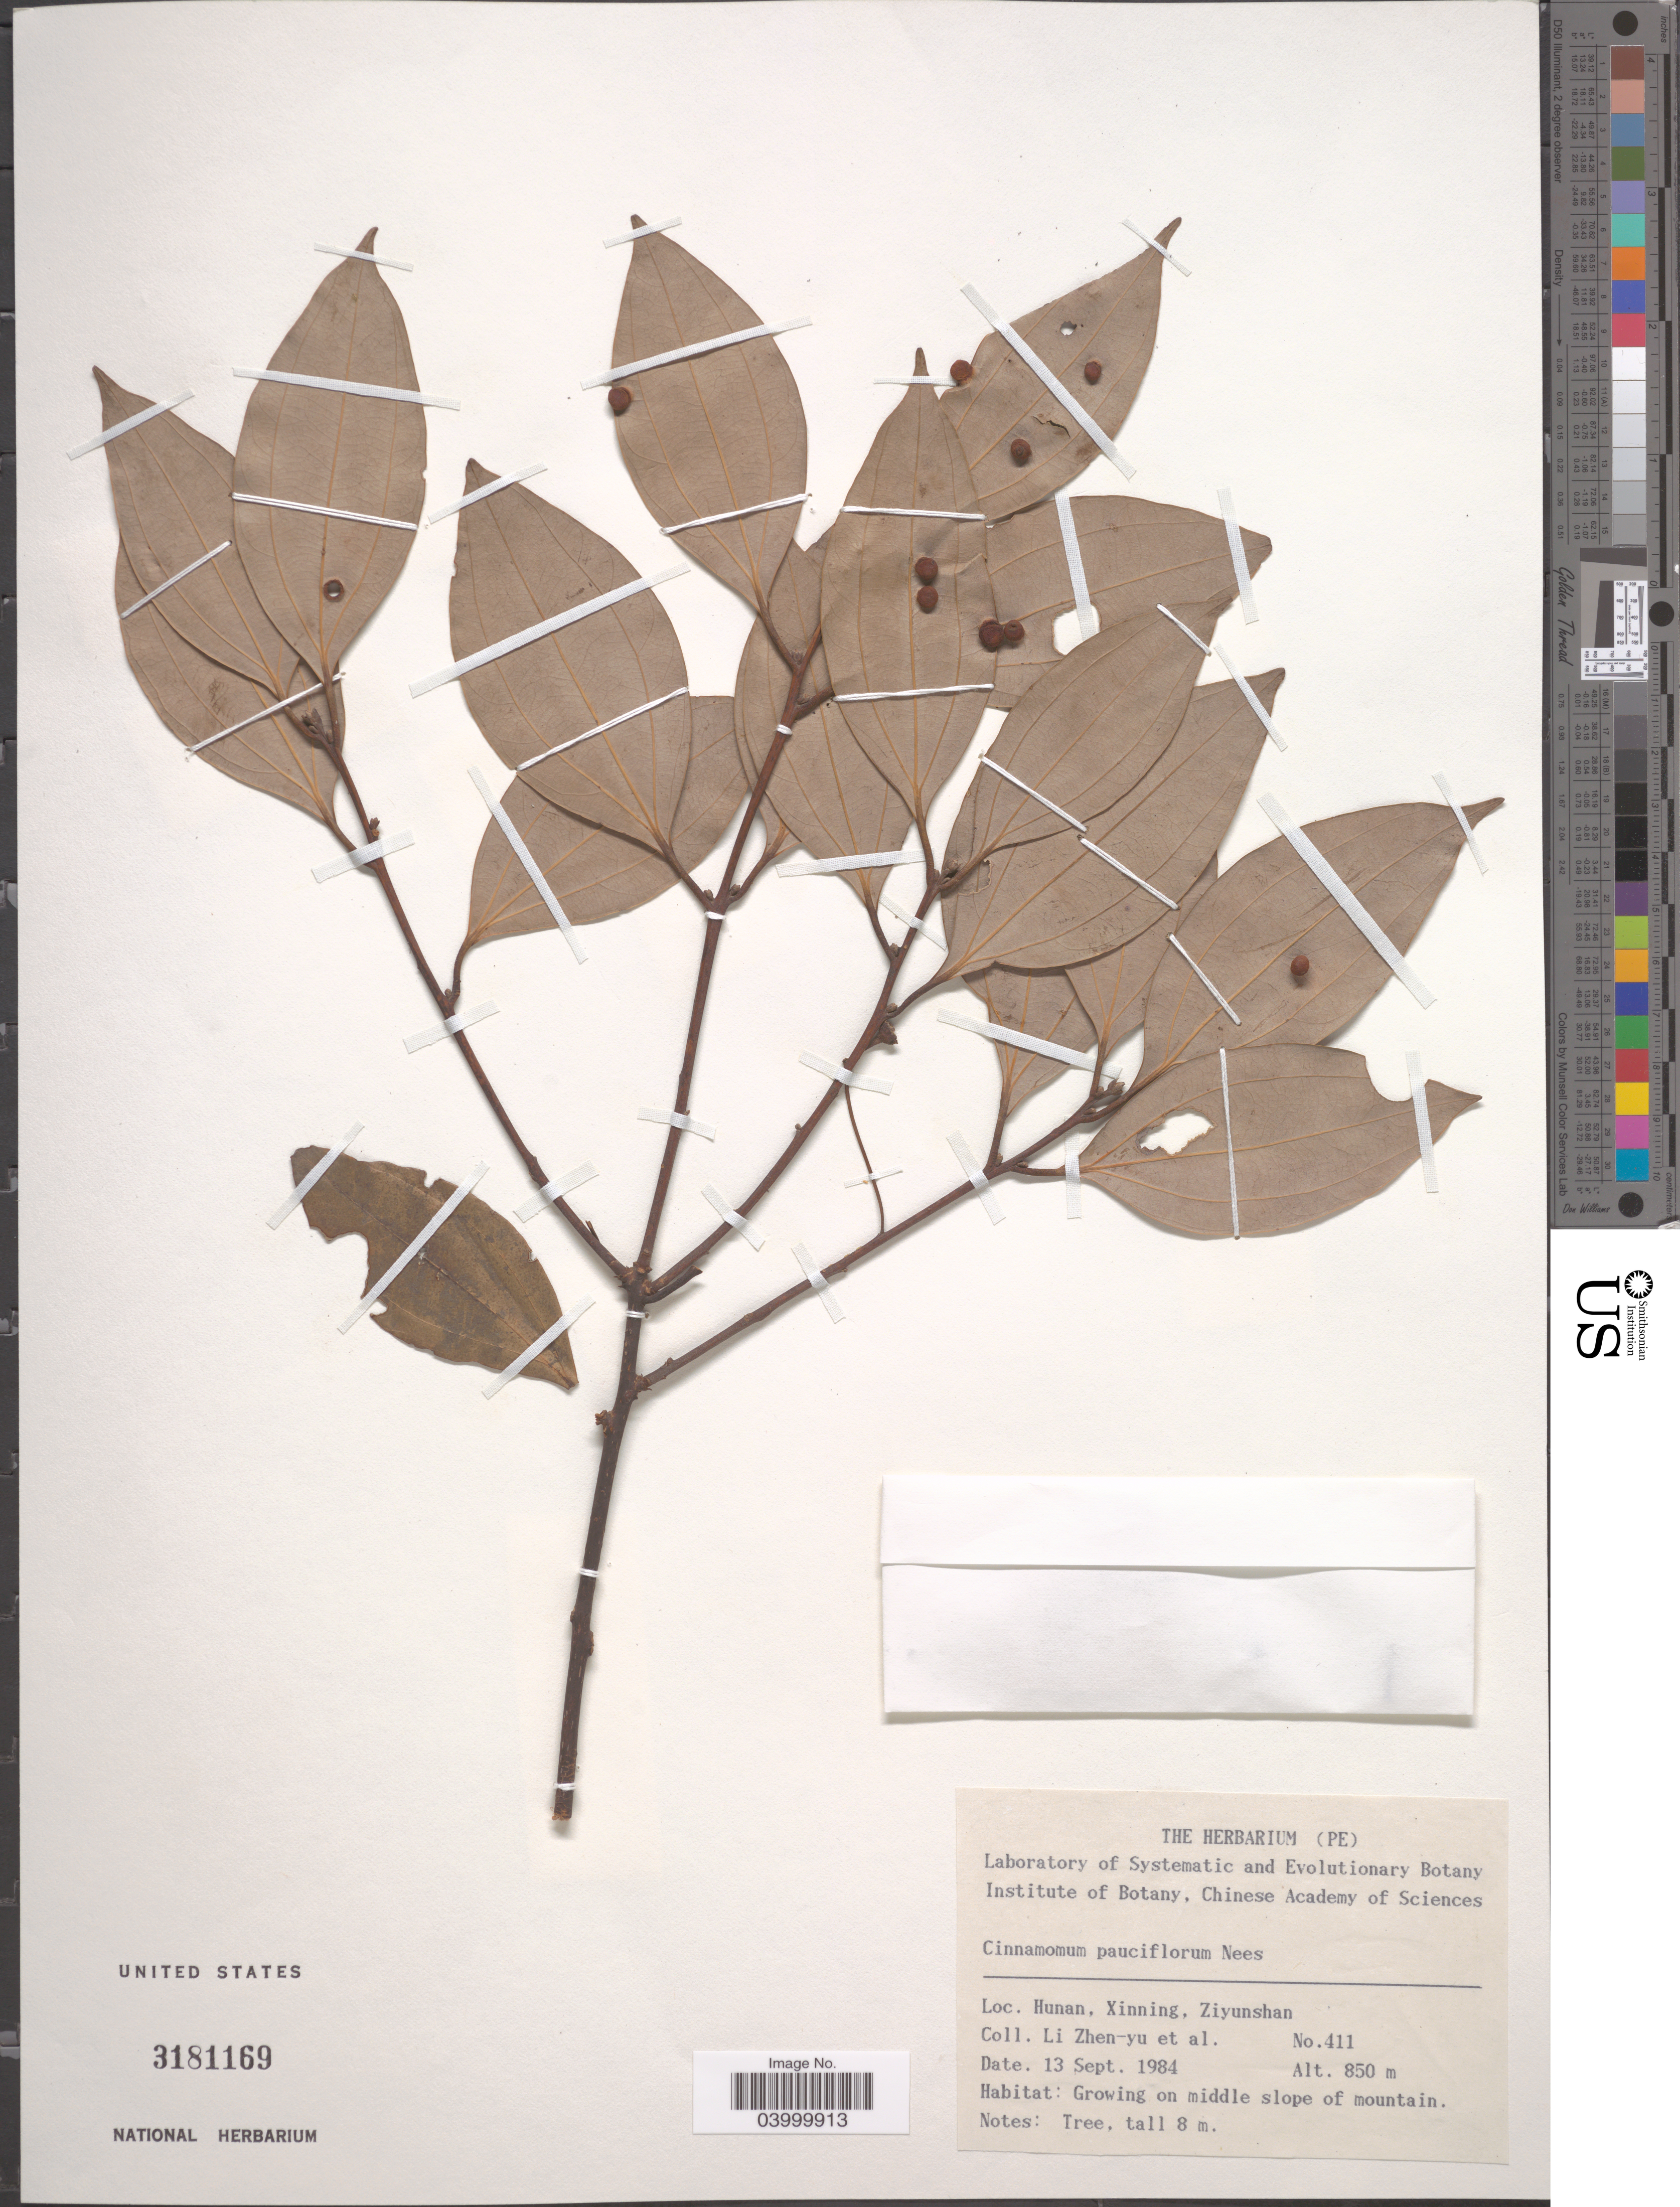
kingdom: Plantae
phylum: Tracheophyta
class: Magnoliopsida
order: Laurales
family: Lauraceae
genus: Cinnamomum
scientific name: Cinnamomum pauciflorum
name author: Nees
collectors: Z. Y. Li & et al.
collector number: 411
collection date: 1984-09-13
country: China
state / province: Hunan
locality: Xinning, Ziyunshan.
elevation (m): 850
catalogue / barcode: US 3181169